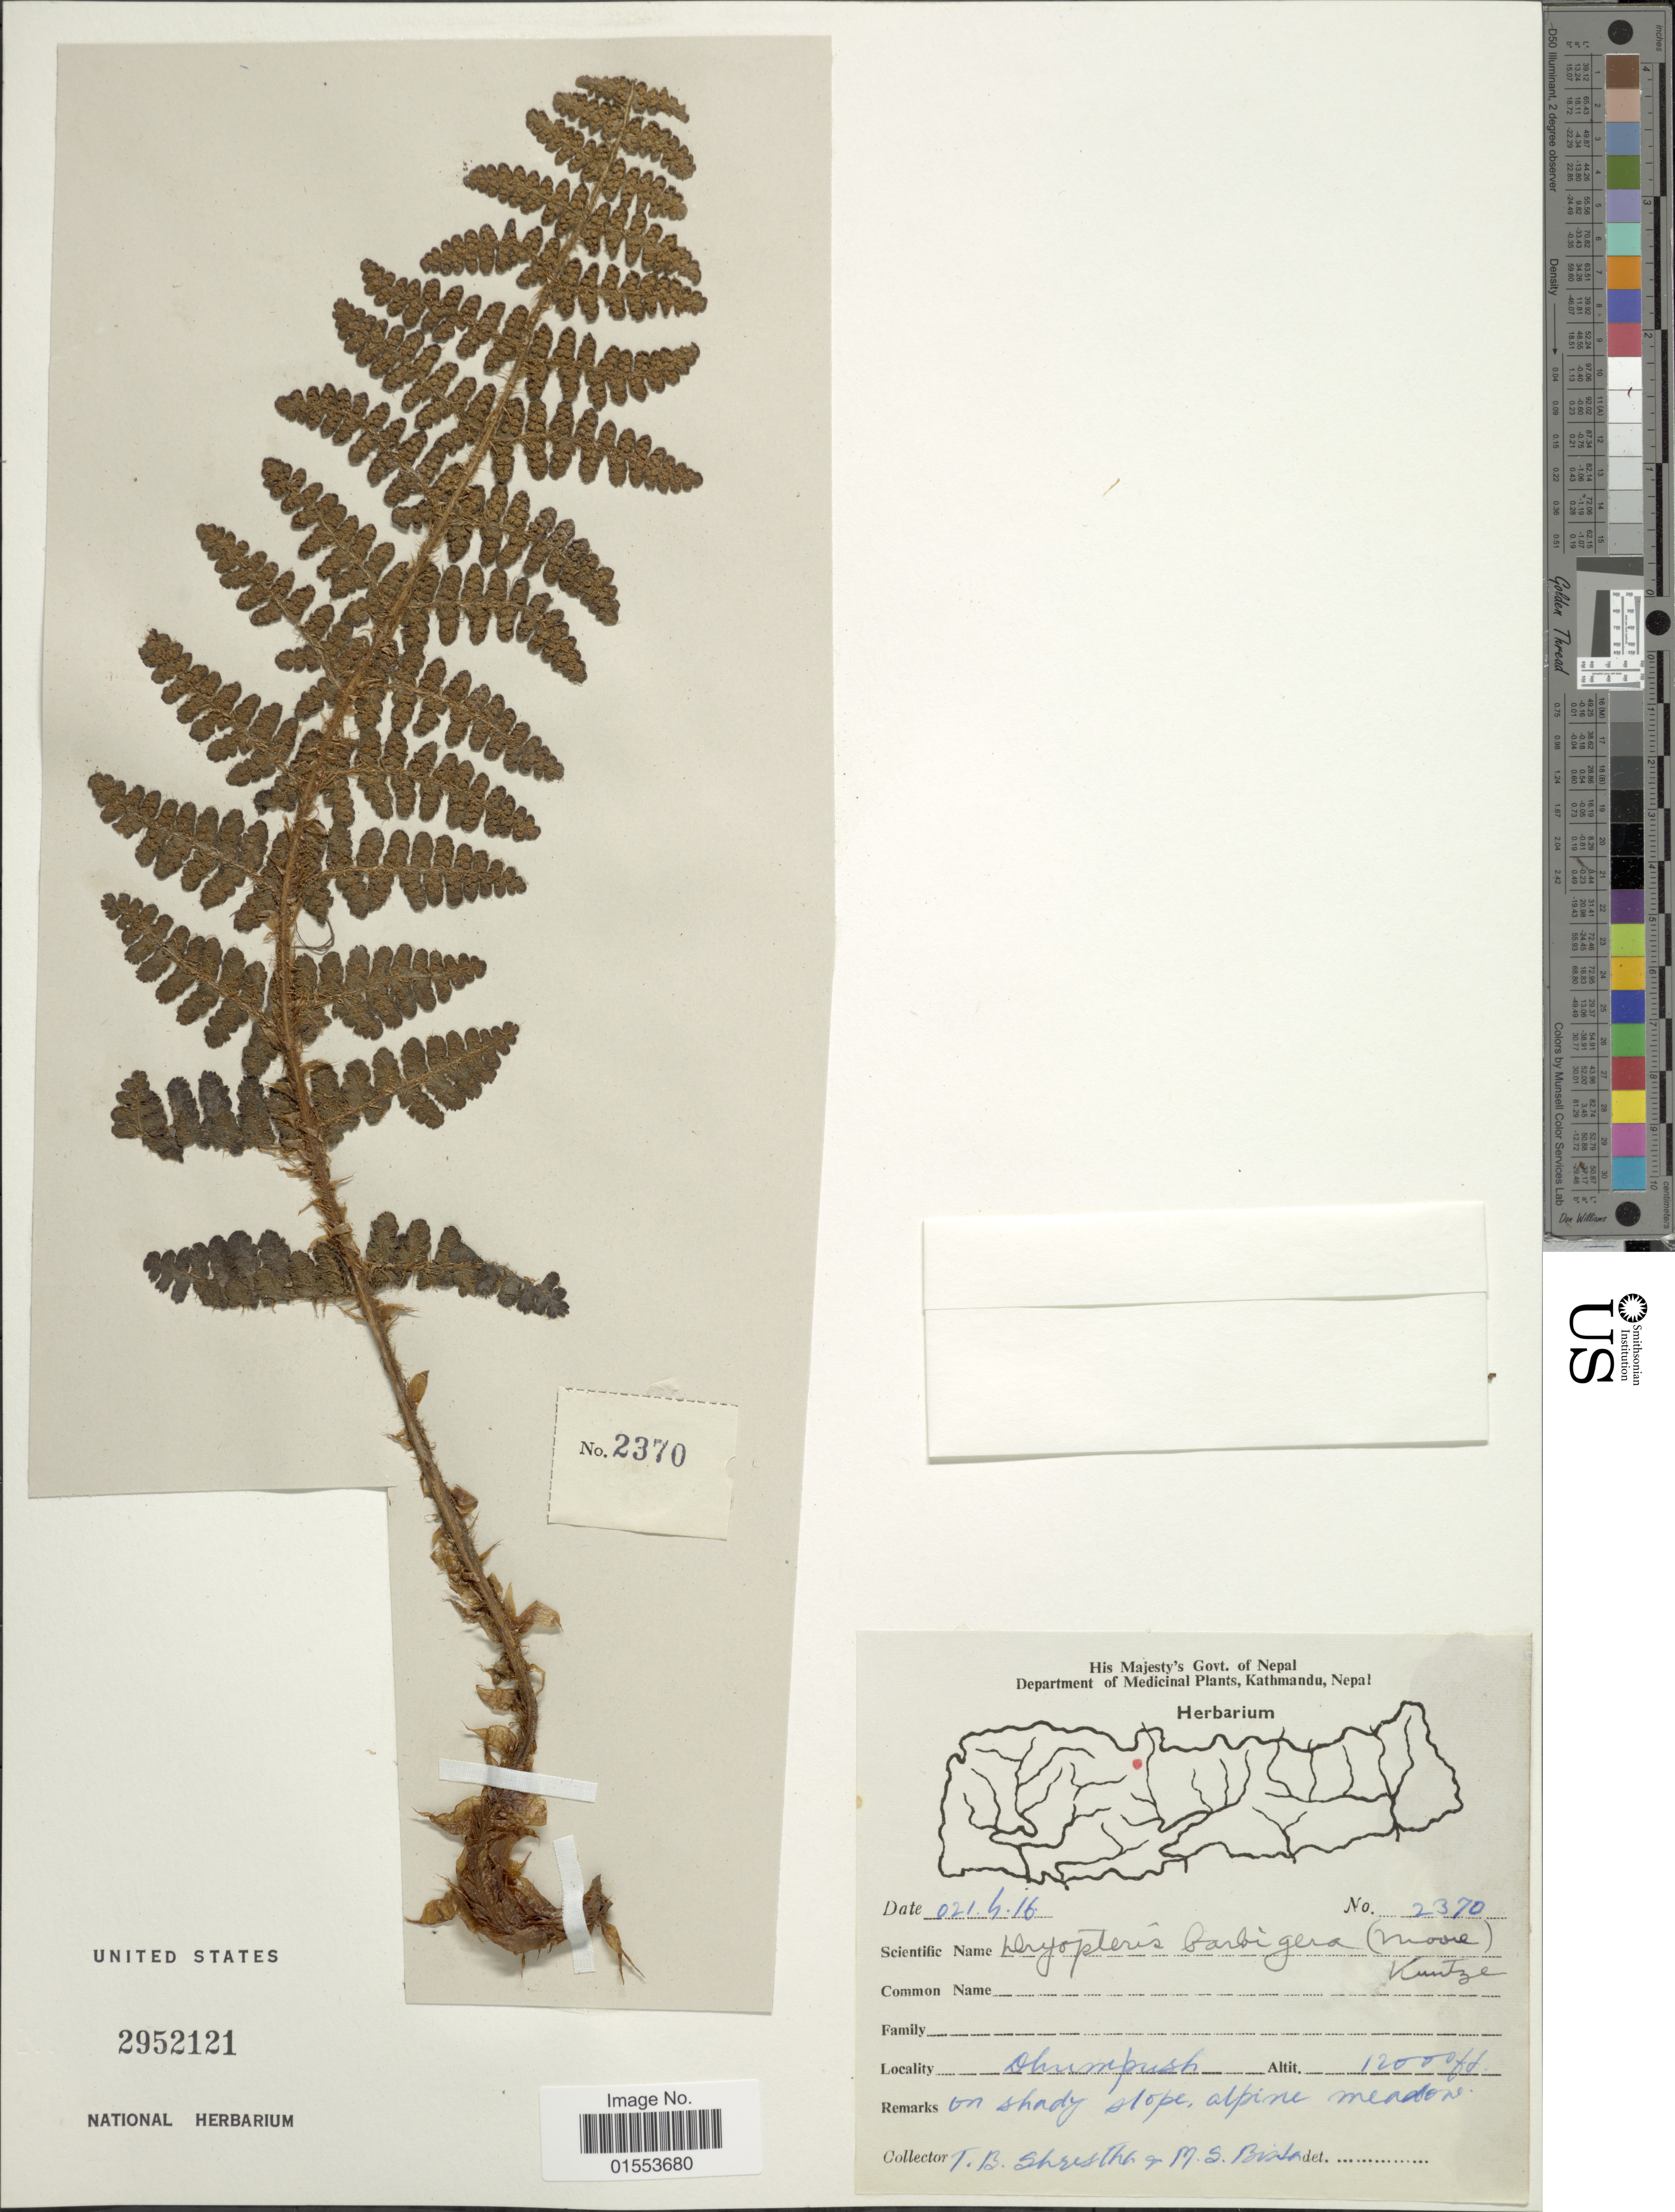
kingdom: Plantae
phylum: Tracheophyta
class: Polypodiopsida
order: Polypodiales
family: Dryopteridaceae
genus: Dryopteris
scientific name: Dryopteris barbigera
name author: (Hook.) Kuntze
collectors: T. B. Shrestha & M. Bista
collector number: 2370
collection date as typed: Transcribed d/m/y: 21/4/16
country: Nepal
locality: Dhampush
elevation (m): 3658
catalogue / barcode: US 2952121